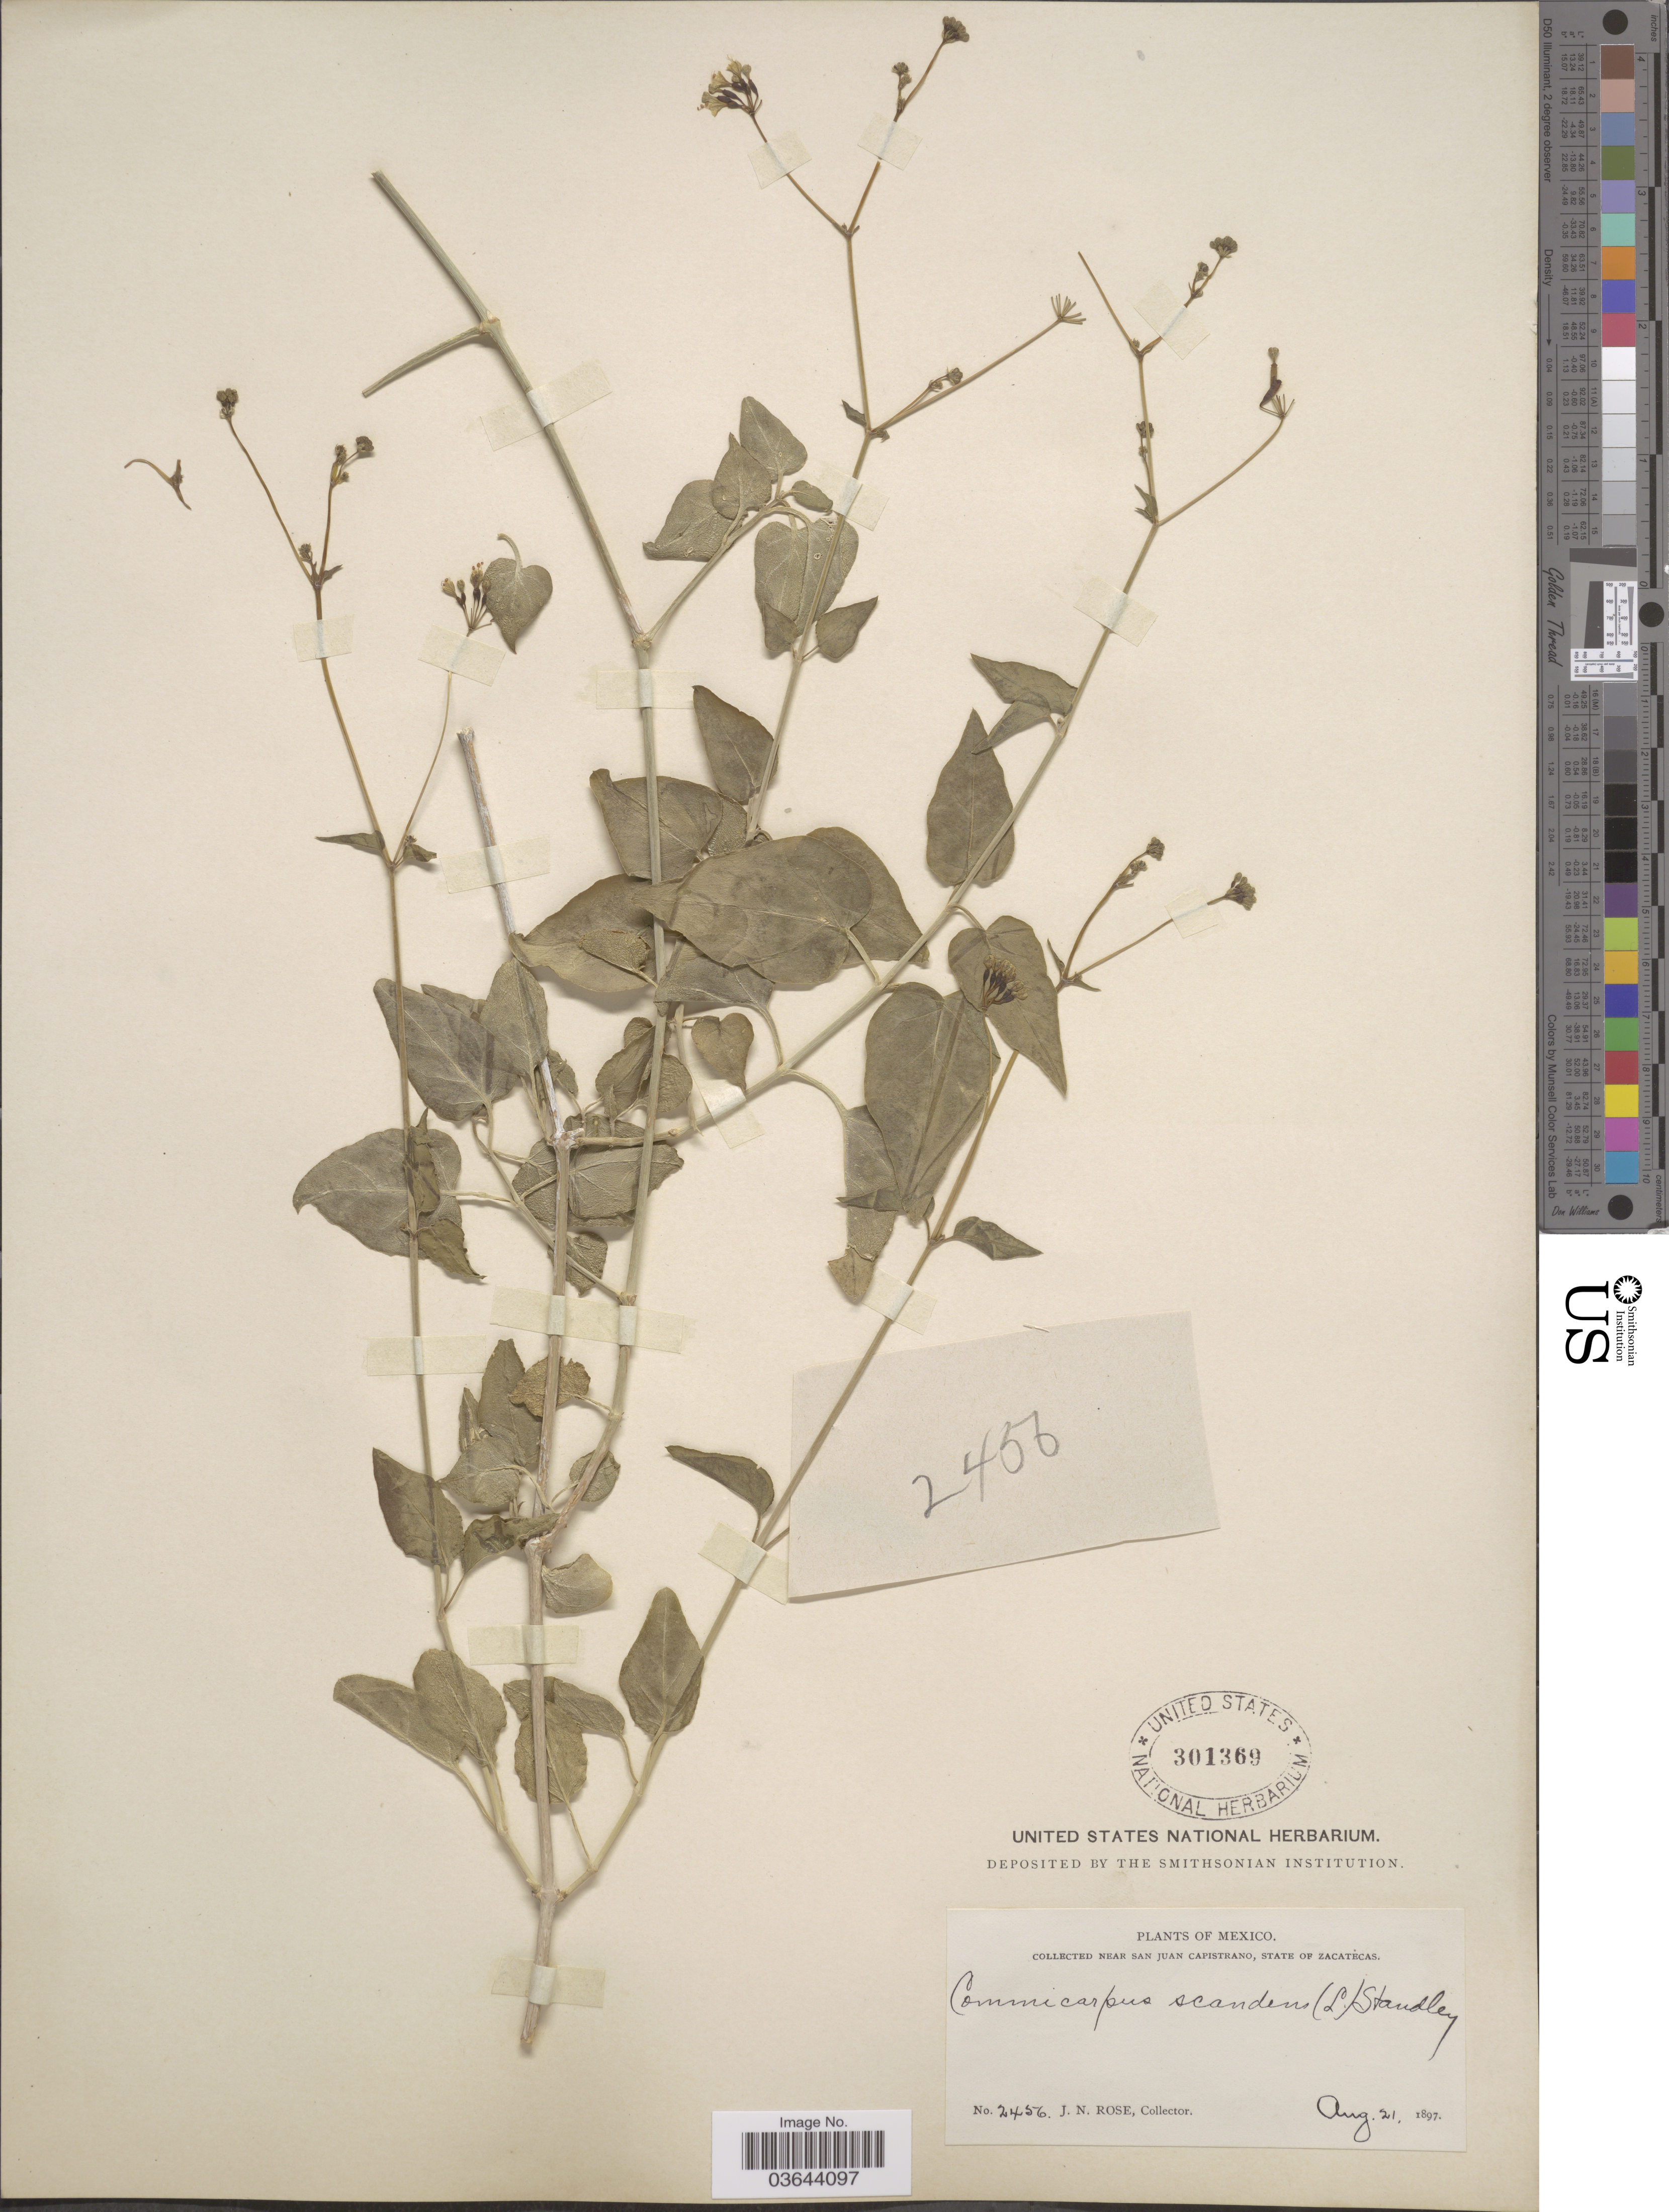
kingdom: Plantae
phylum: Tracheophyta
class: Magnoliopsida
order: Caryophyllales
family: Nyctaginaceae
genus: Commicarpus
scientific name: Commicarpus scandens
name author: (L.) Standl.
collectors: J. N. Rose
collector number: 2456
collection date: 1897-08-21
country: Mexico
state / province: Zacatecas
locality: Near San Juan Capistrano.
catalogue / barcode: US 301369